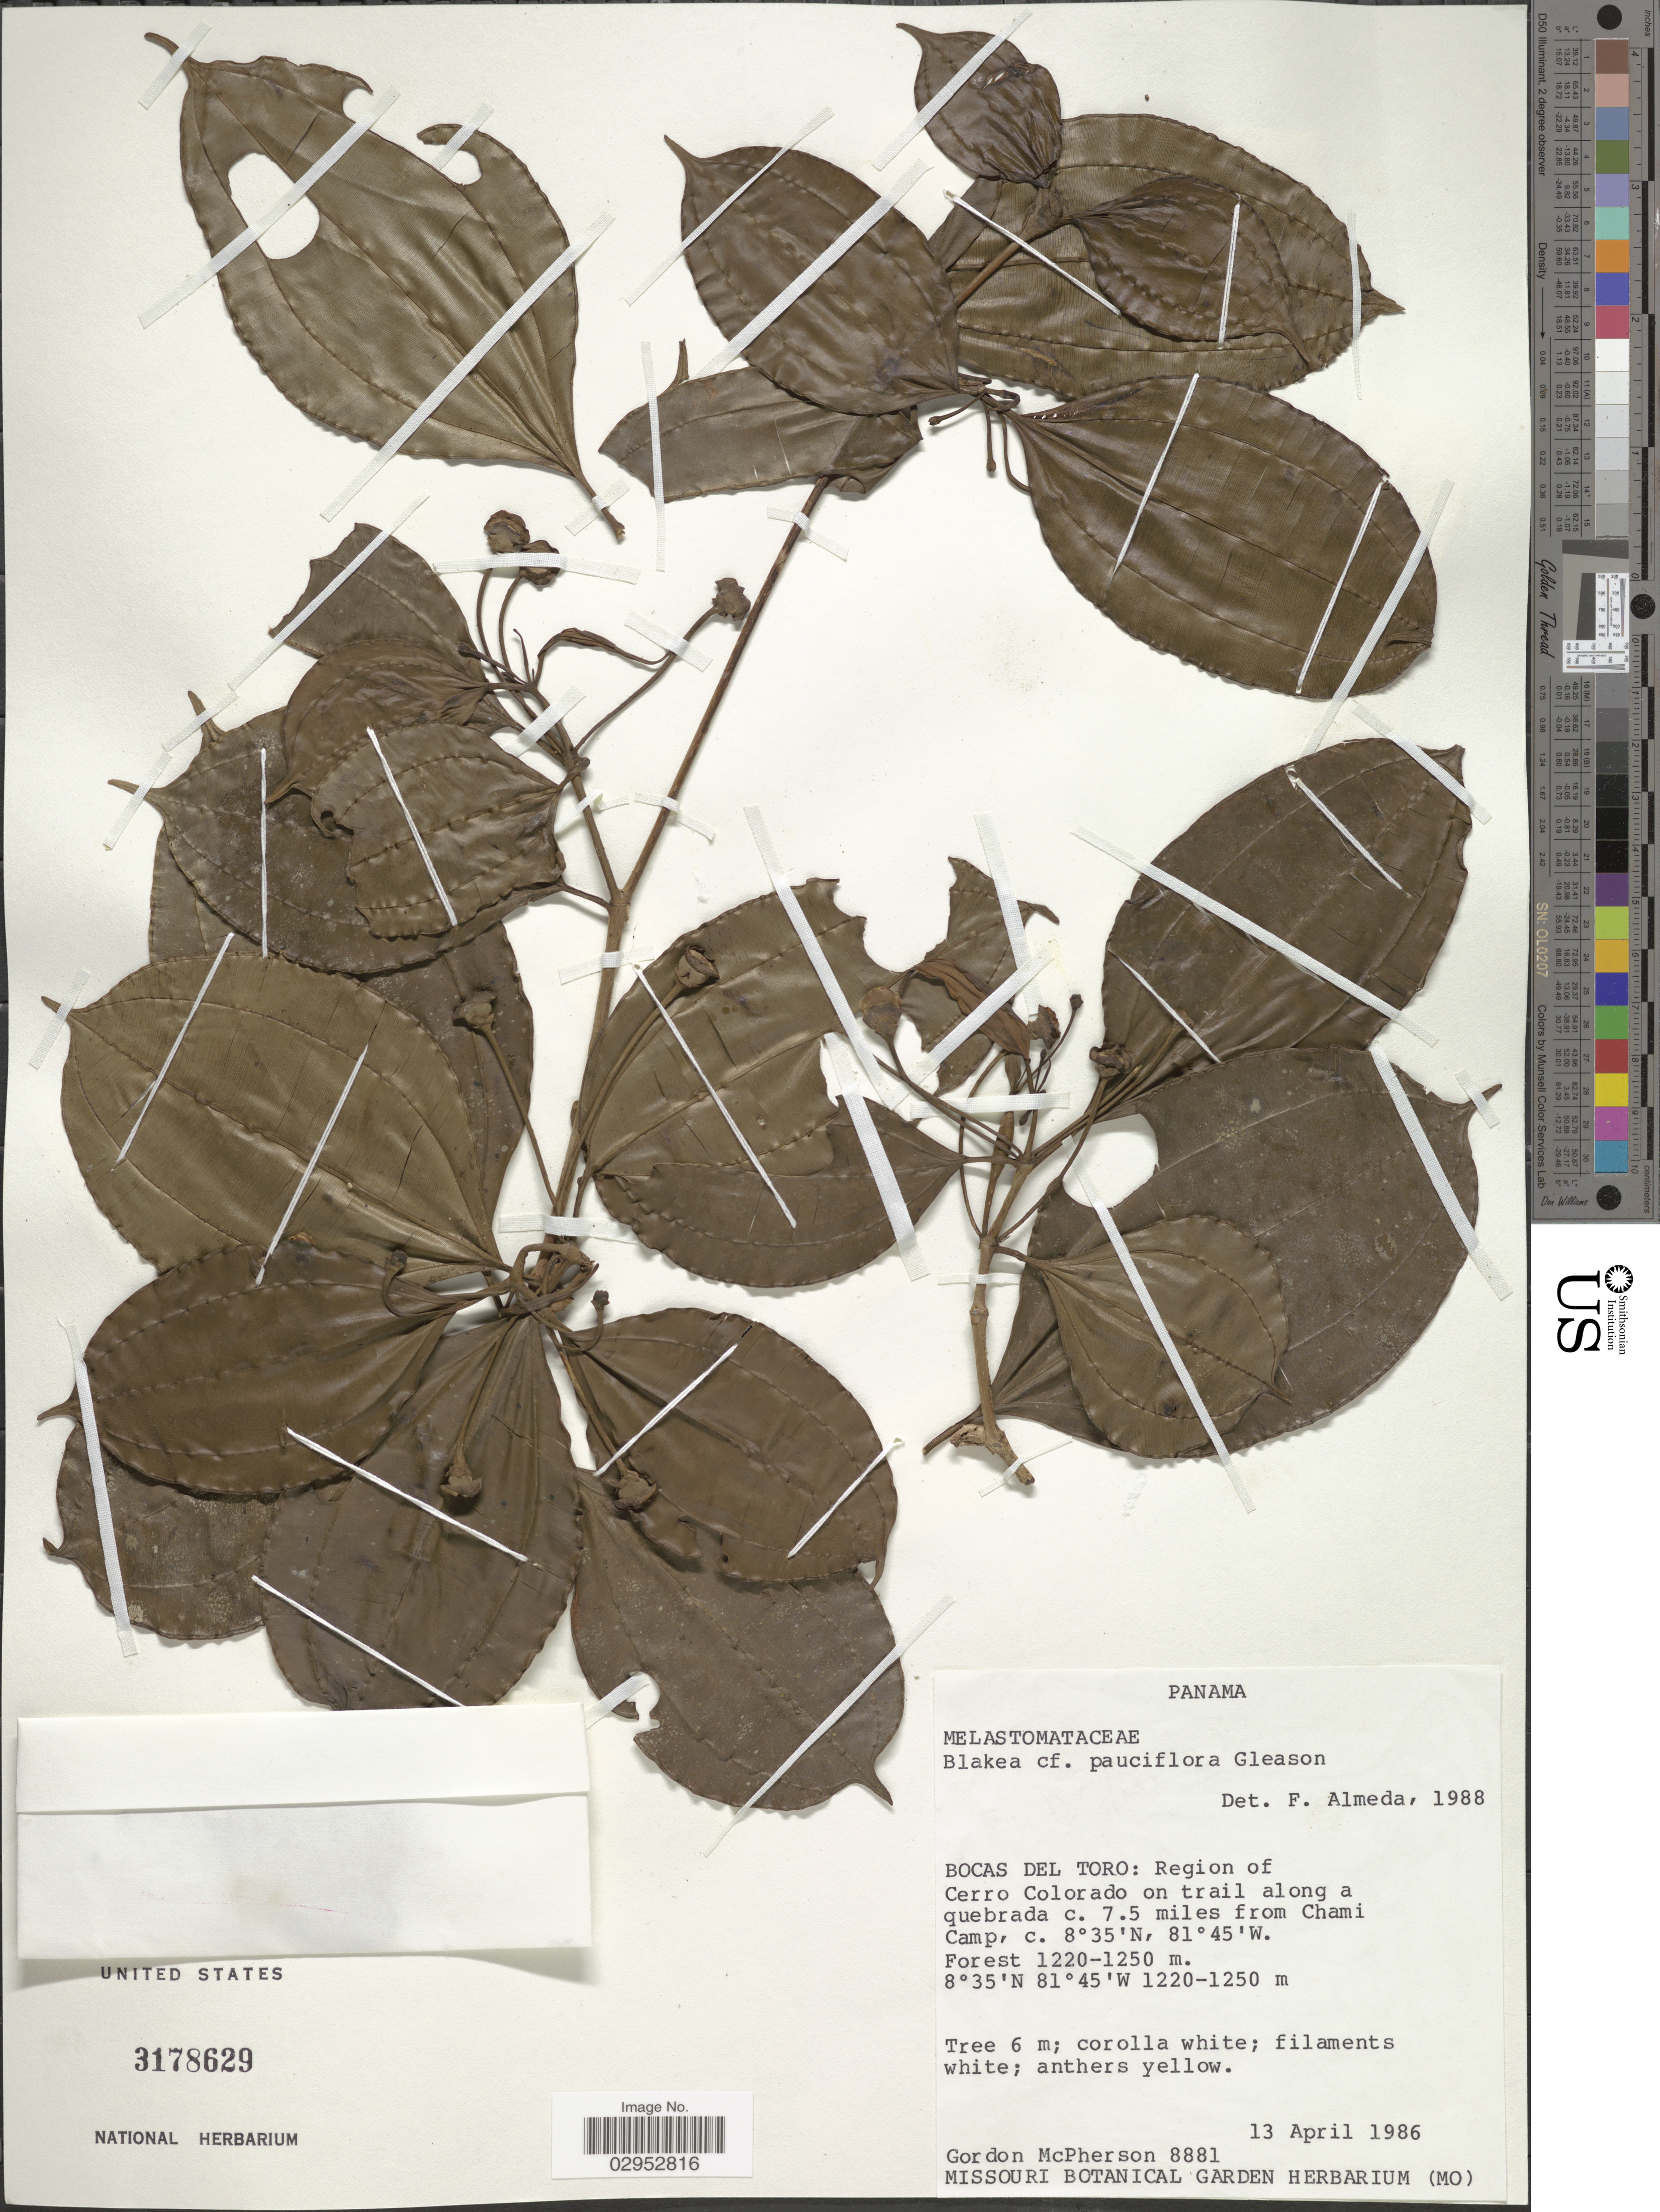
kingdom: Plantae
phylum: Tracheophyta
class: Magnoliopsida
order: Myrtales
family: Melastomataceae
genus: Blakea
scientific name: Blakea pauciflora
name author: Gleason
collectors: G. McPherson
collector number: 8881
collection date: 1986-04-13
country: Panama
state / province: Bocas del Toro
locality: Bocas del Toro: Region of Cerro Colorado on trail along a quebrada c. 7.5 miles from Chami Camp.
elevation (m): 1220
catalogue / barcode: US 3178629